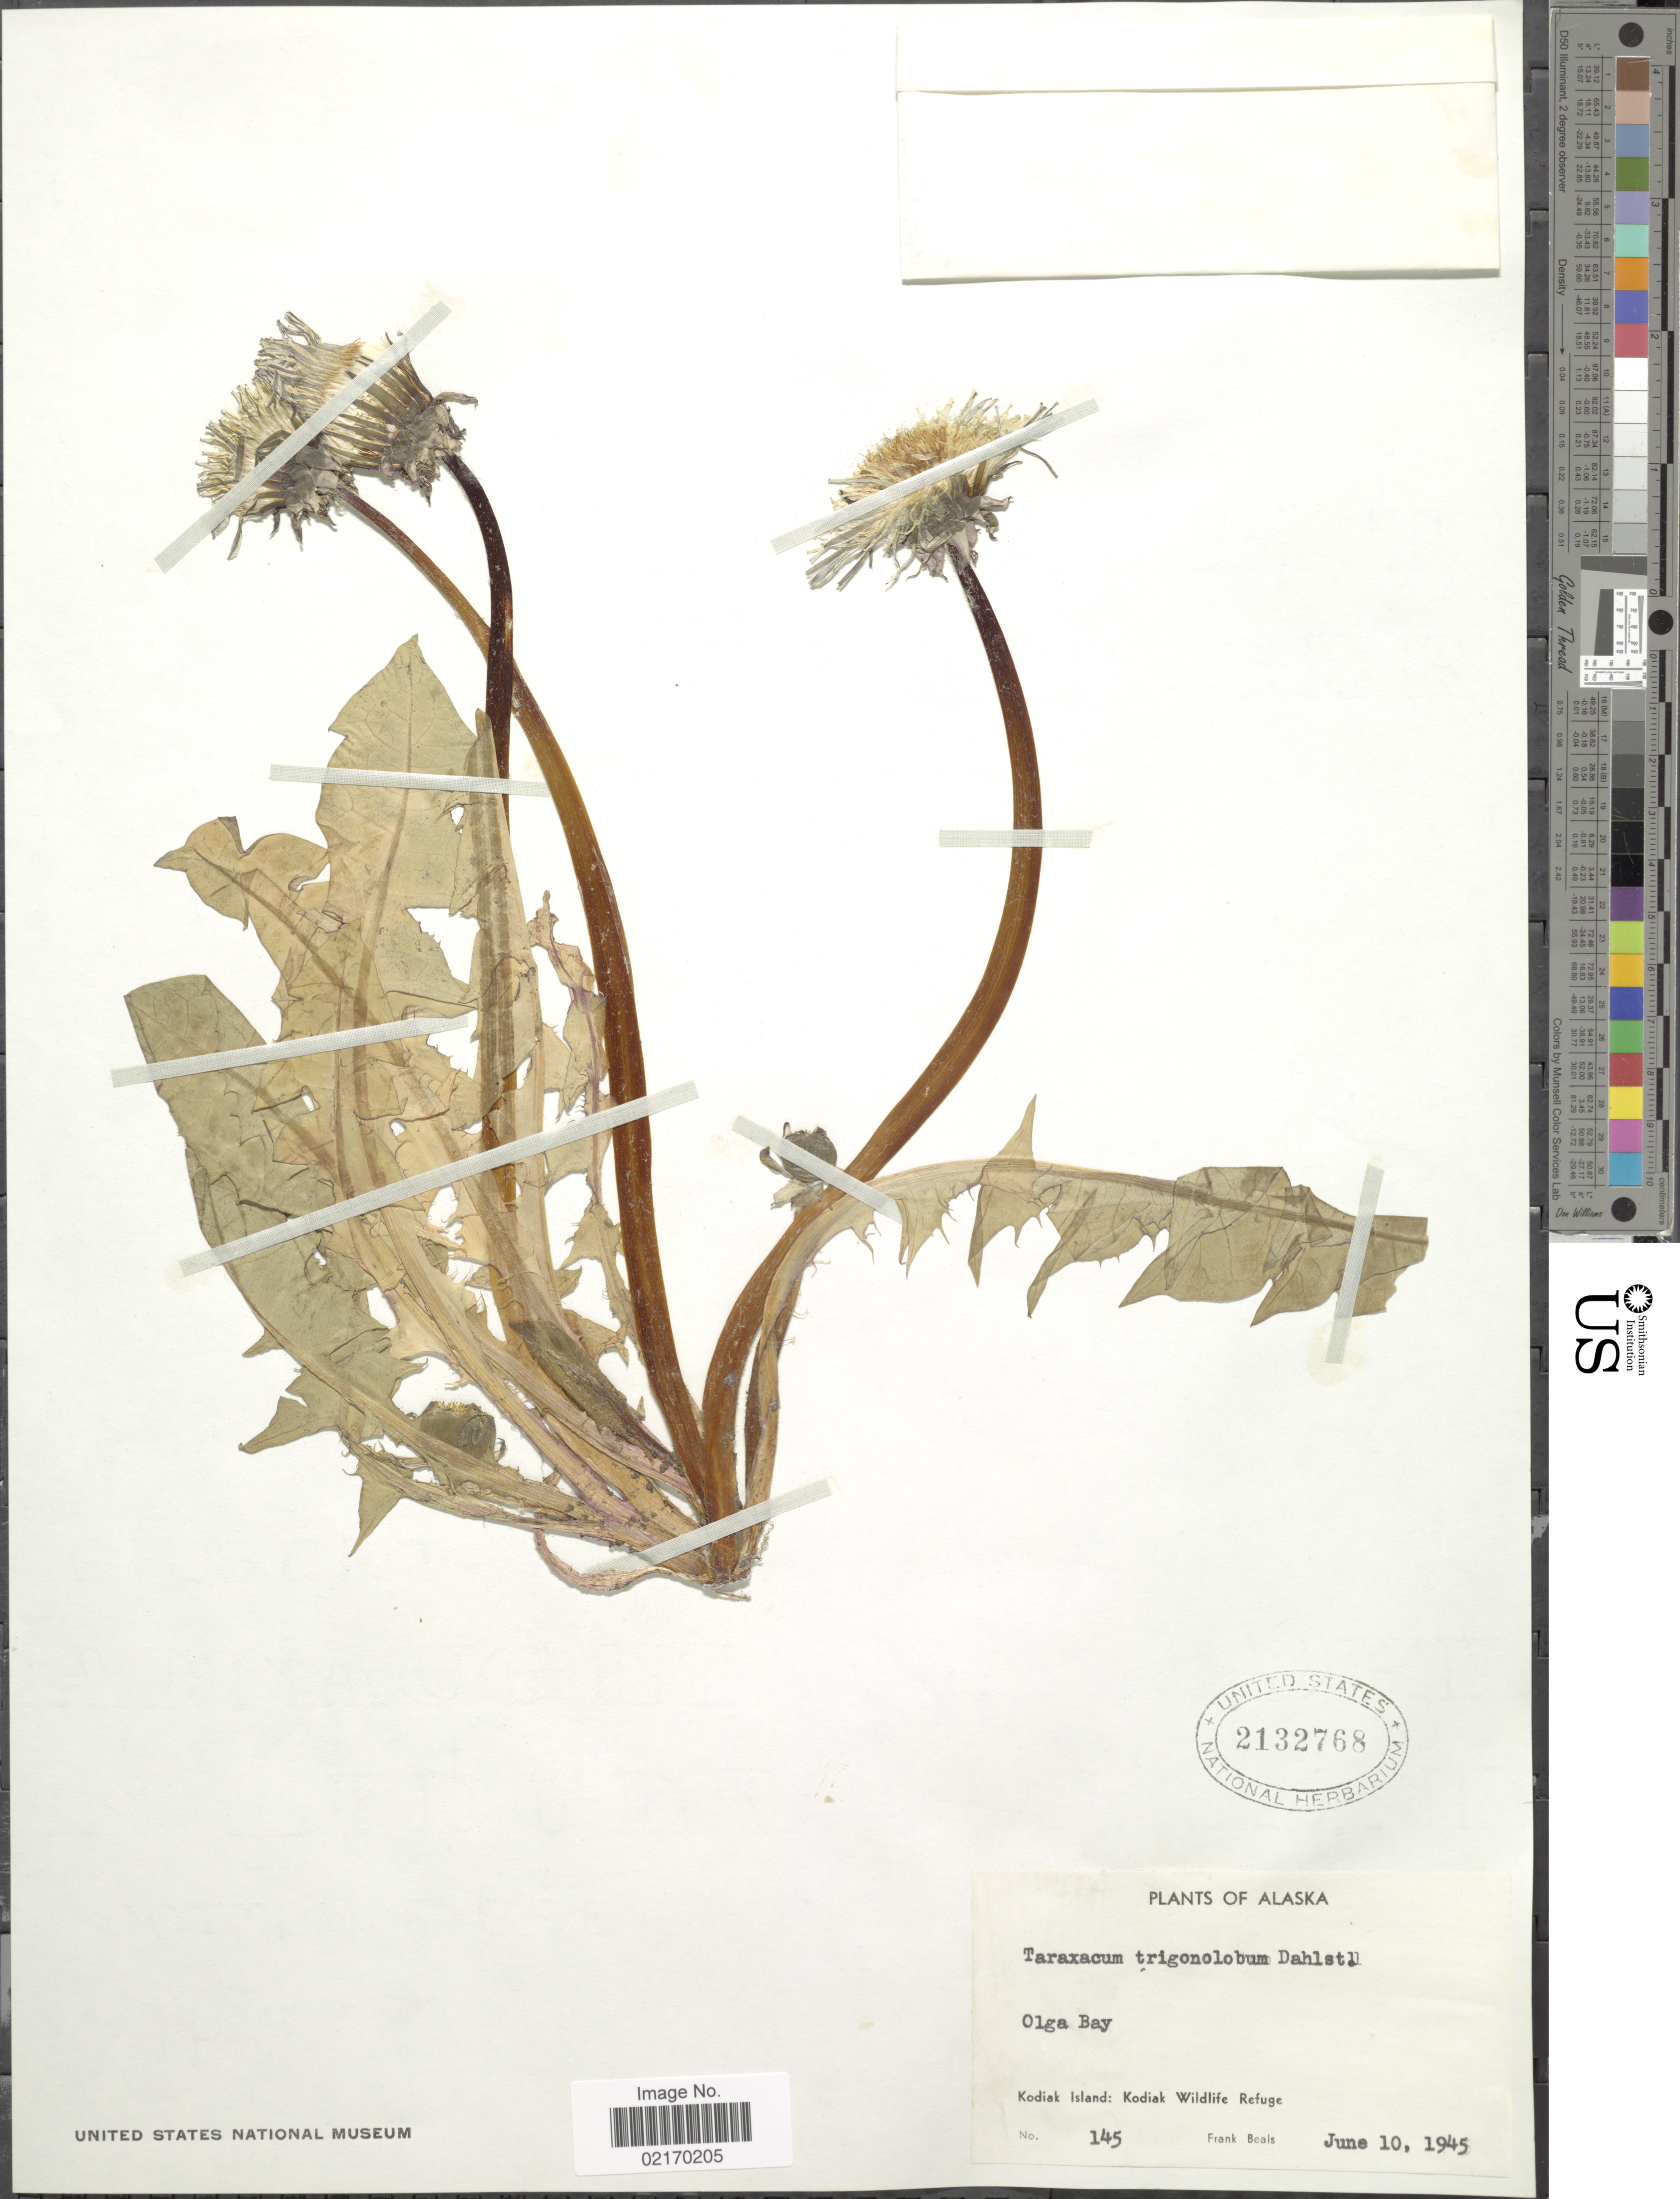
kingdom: Plantae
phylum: Tracheophyta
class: Magnoliopsida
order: Asterales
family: Asteraceae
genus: Taraxacum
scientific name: Taraxacum trigonolobum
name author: Dahlst.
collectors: F. Beals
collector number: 145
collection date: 1945-06-10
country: United States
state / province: Alaska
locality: Olga Bay, Kodiak Island. Kodiak Wildlife Refuge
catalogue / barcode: US 2132768